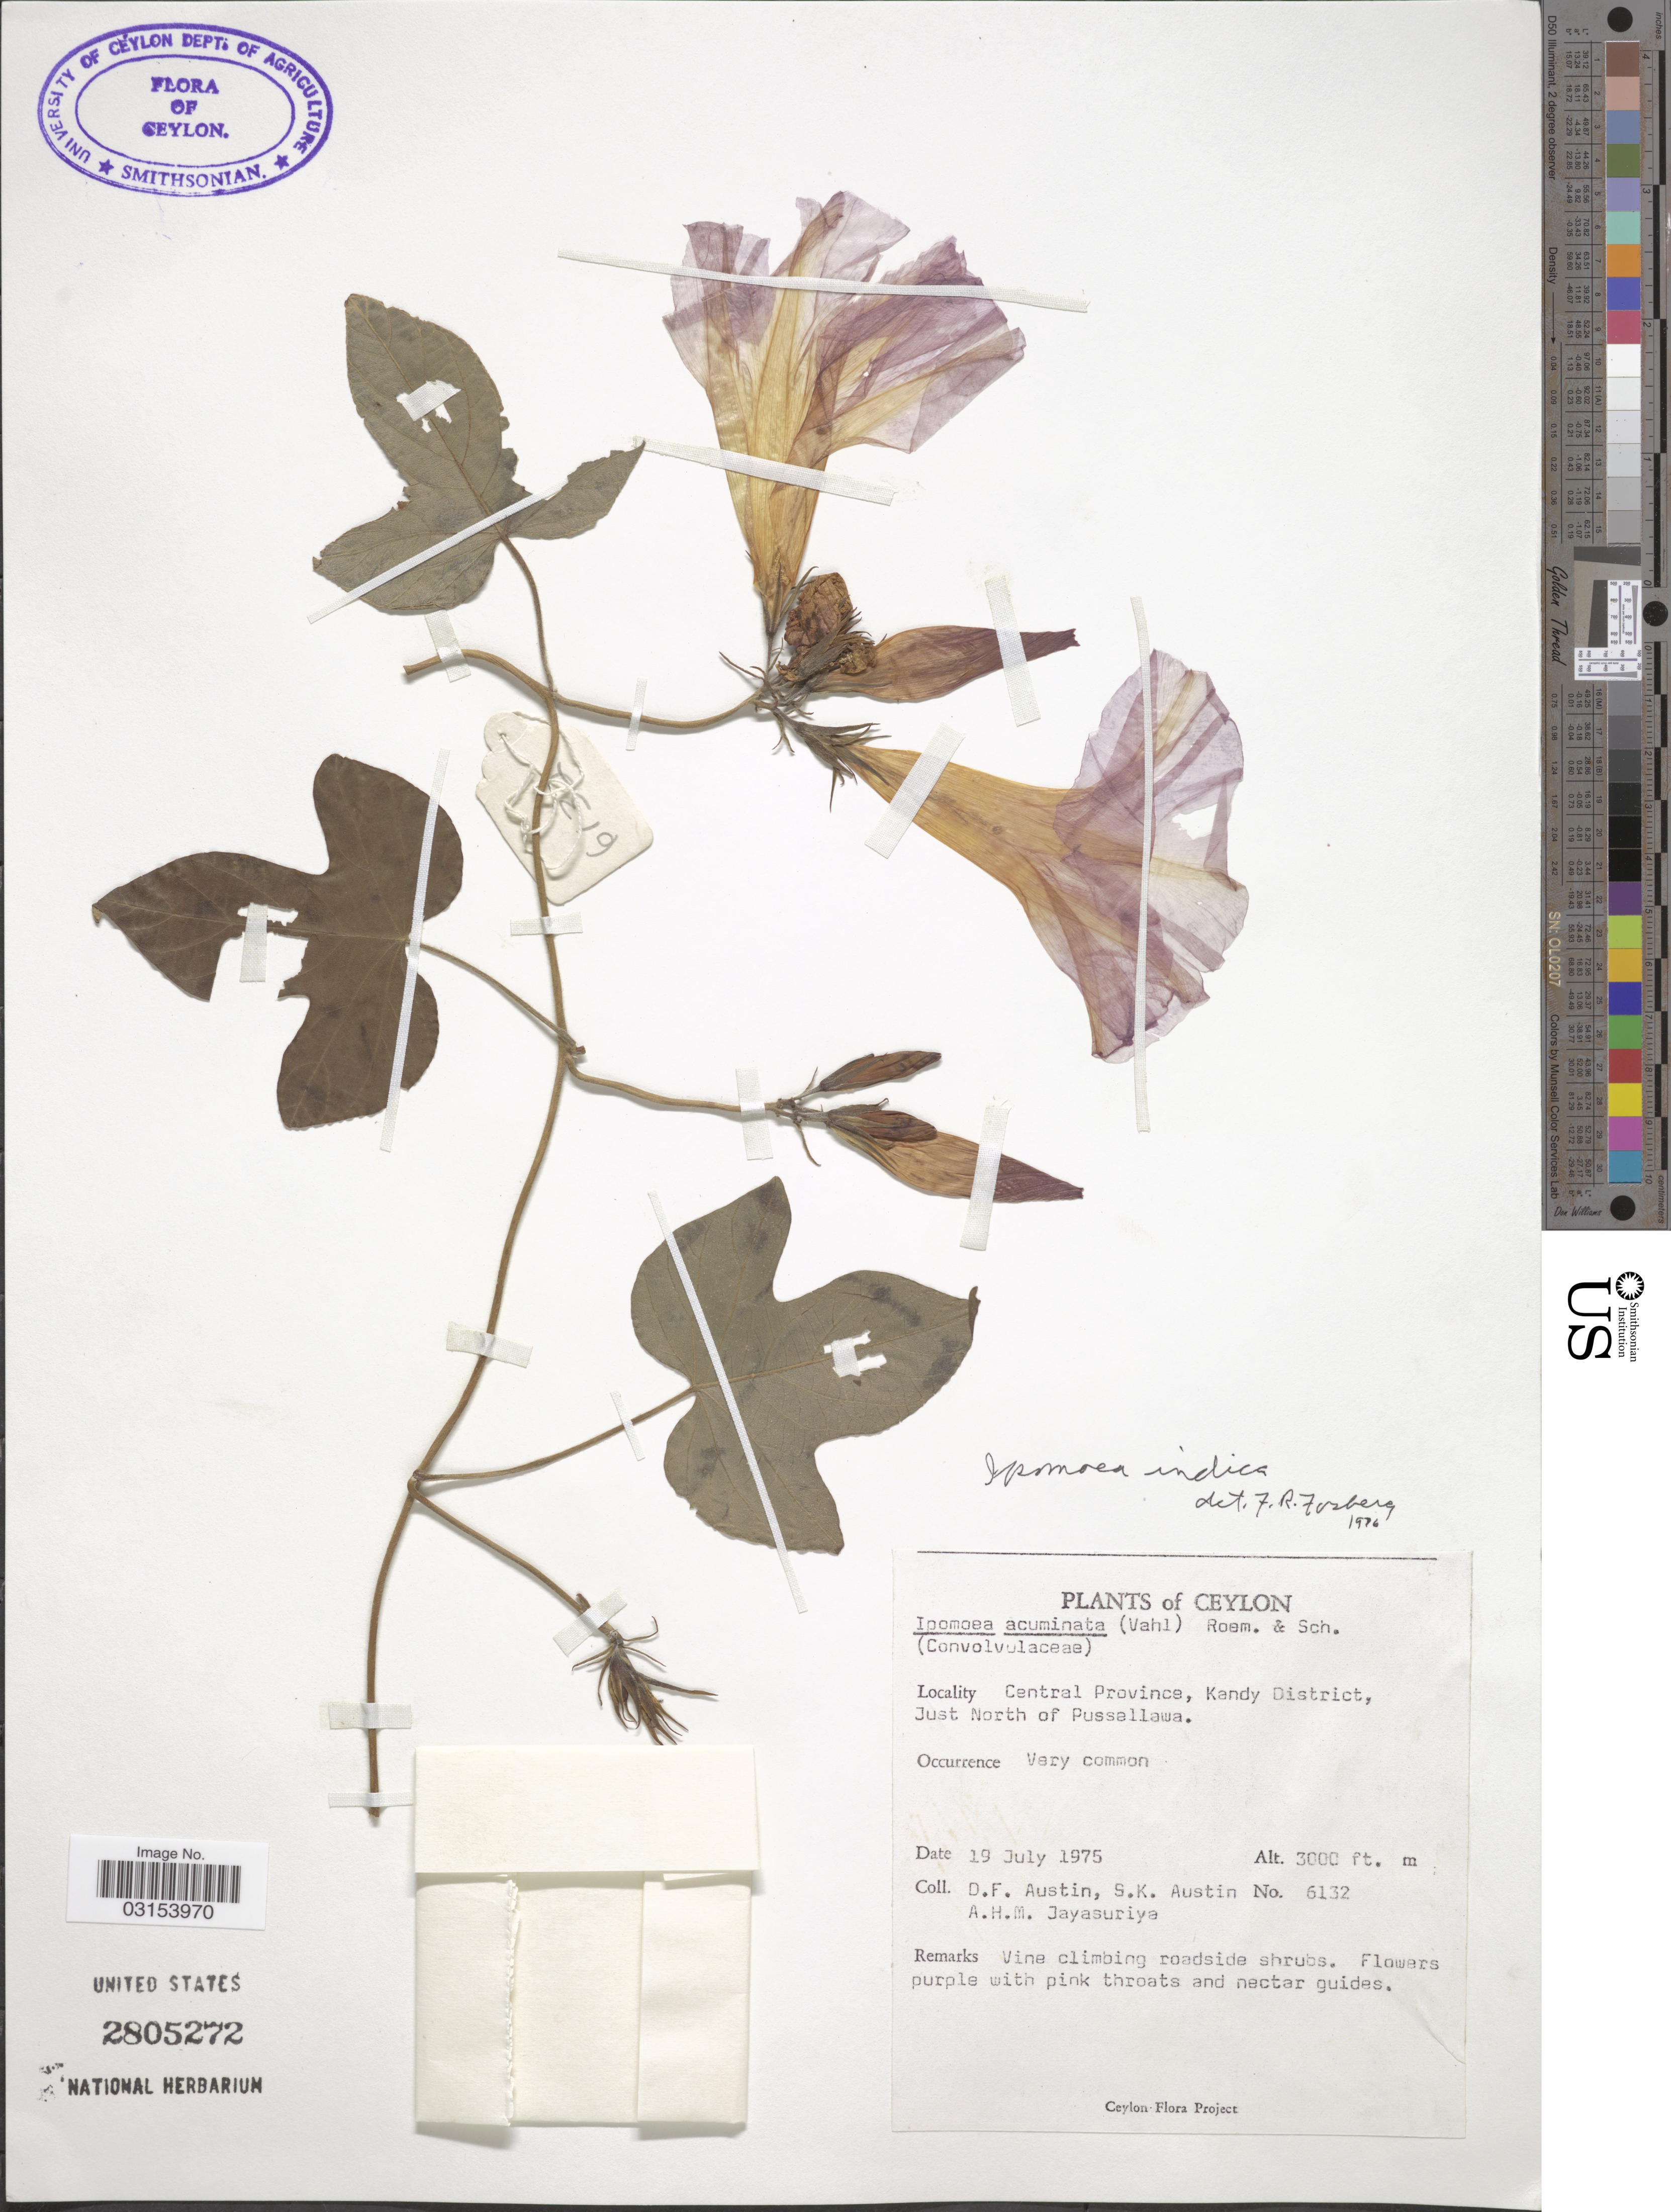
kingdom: Plantae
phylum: Tracheophyta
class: Magnoliopsida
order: Solanales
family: Convolvulaceae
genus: Ipomoea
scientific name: Ipomoea indica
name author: (Burm.) Merr.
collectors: D. Austin, S. Austin & A. H. Jayasuriya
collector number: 6132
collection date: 1975-07-19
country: Sri Lanka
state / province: Central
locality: Ceylon. Kandy District, Just North of Pussallawa.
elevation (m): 914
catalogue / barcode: US 2805272